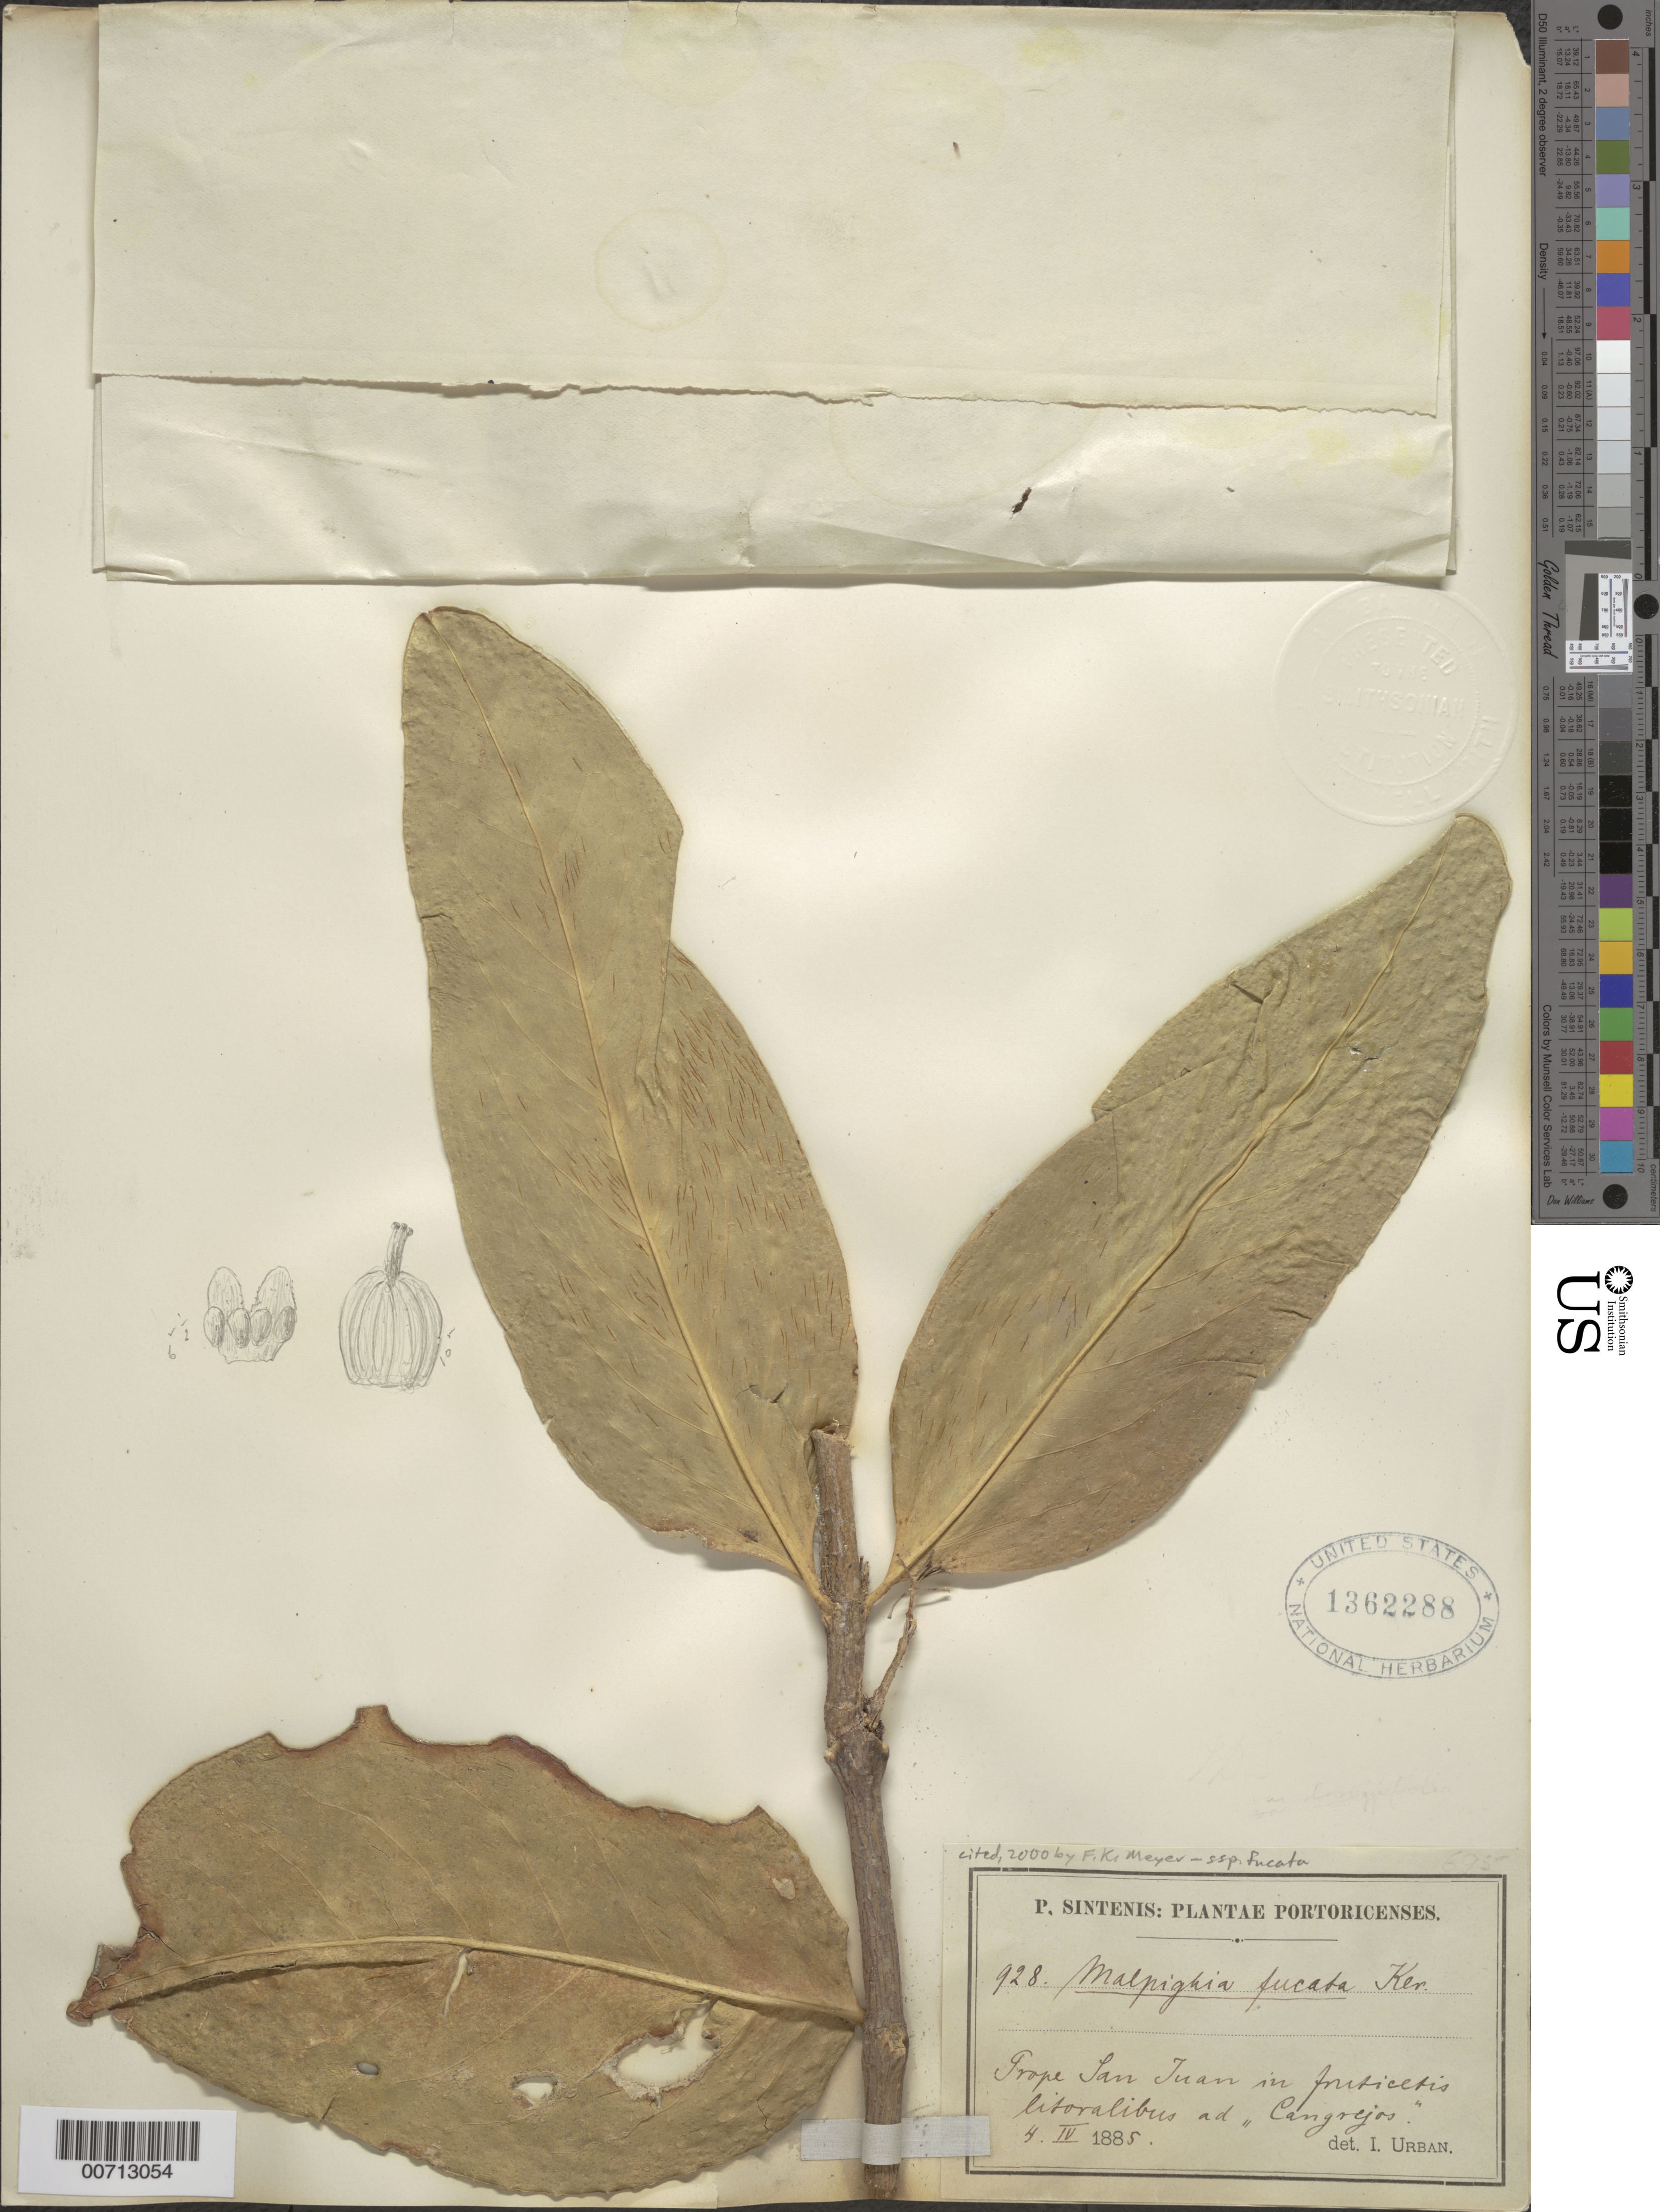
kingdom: Plantae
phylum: Tracheophyta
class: Magnoliopsida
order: Malpighiales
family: Malpighiaceae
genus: Malpighia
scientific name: Malpighia fucata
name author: Ker Gawl.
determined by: Urban, Ignatz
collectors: P. Sintenis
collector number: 928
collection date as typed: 04 Apr 1885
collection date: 1885-04-04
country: Puerto Rico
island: Greater Antilles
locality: Prope San Juan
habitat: In fruticetis litoralibus ad "Congrejos"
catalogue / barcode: US 1362288